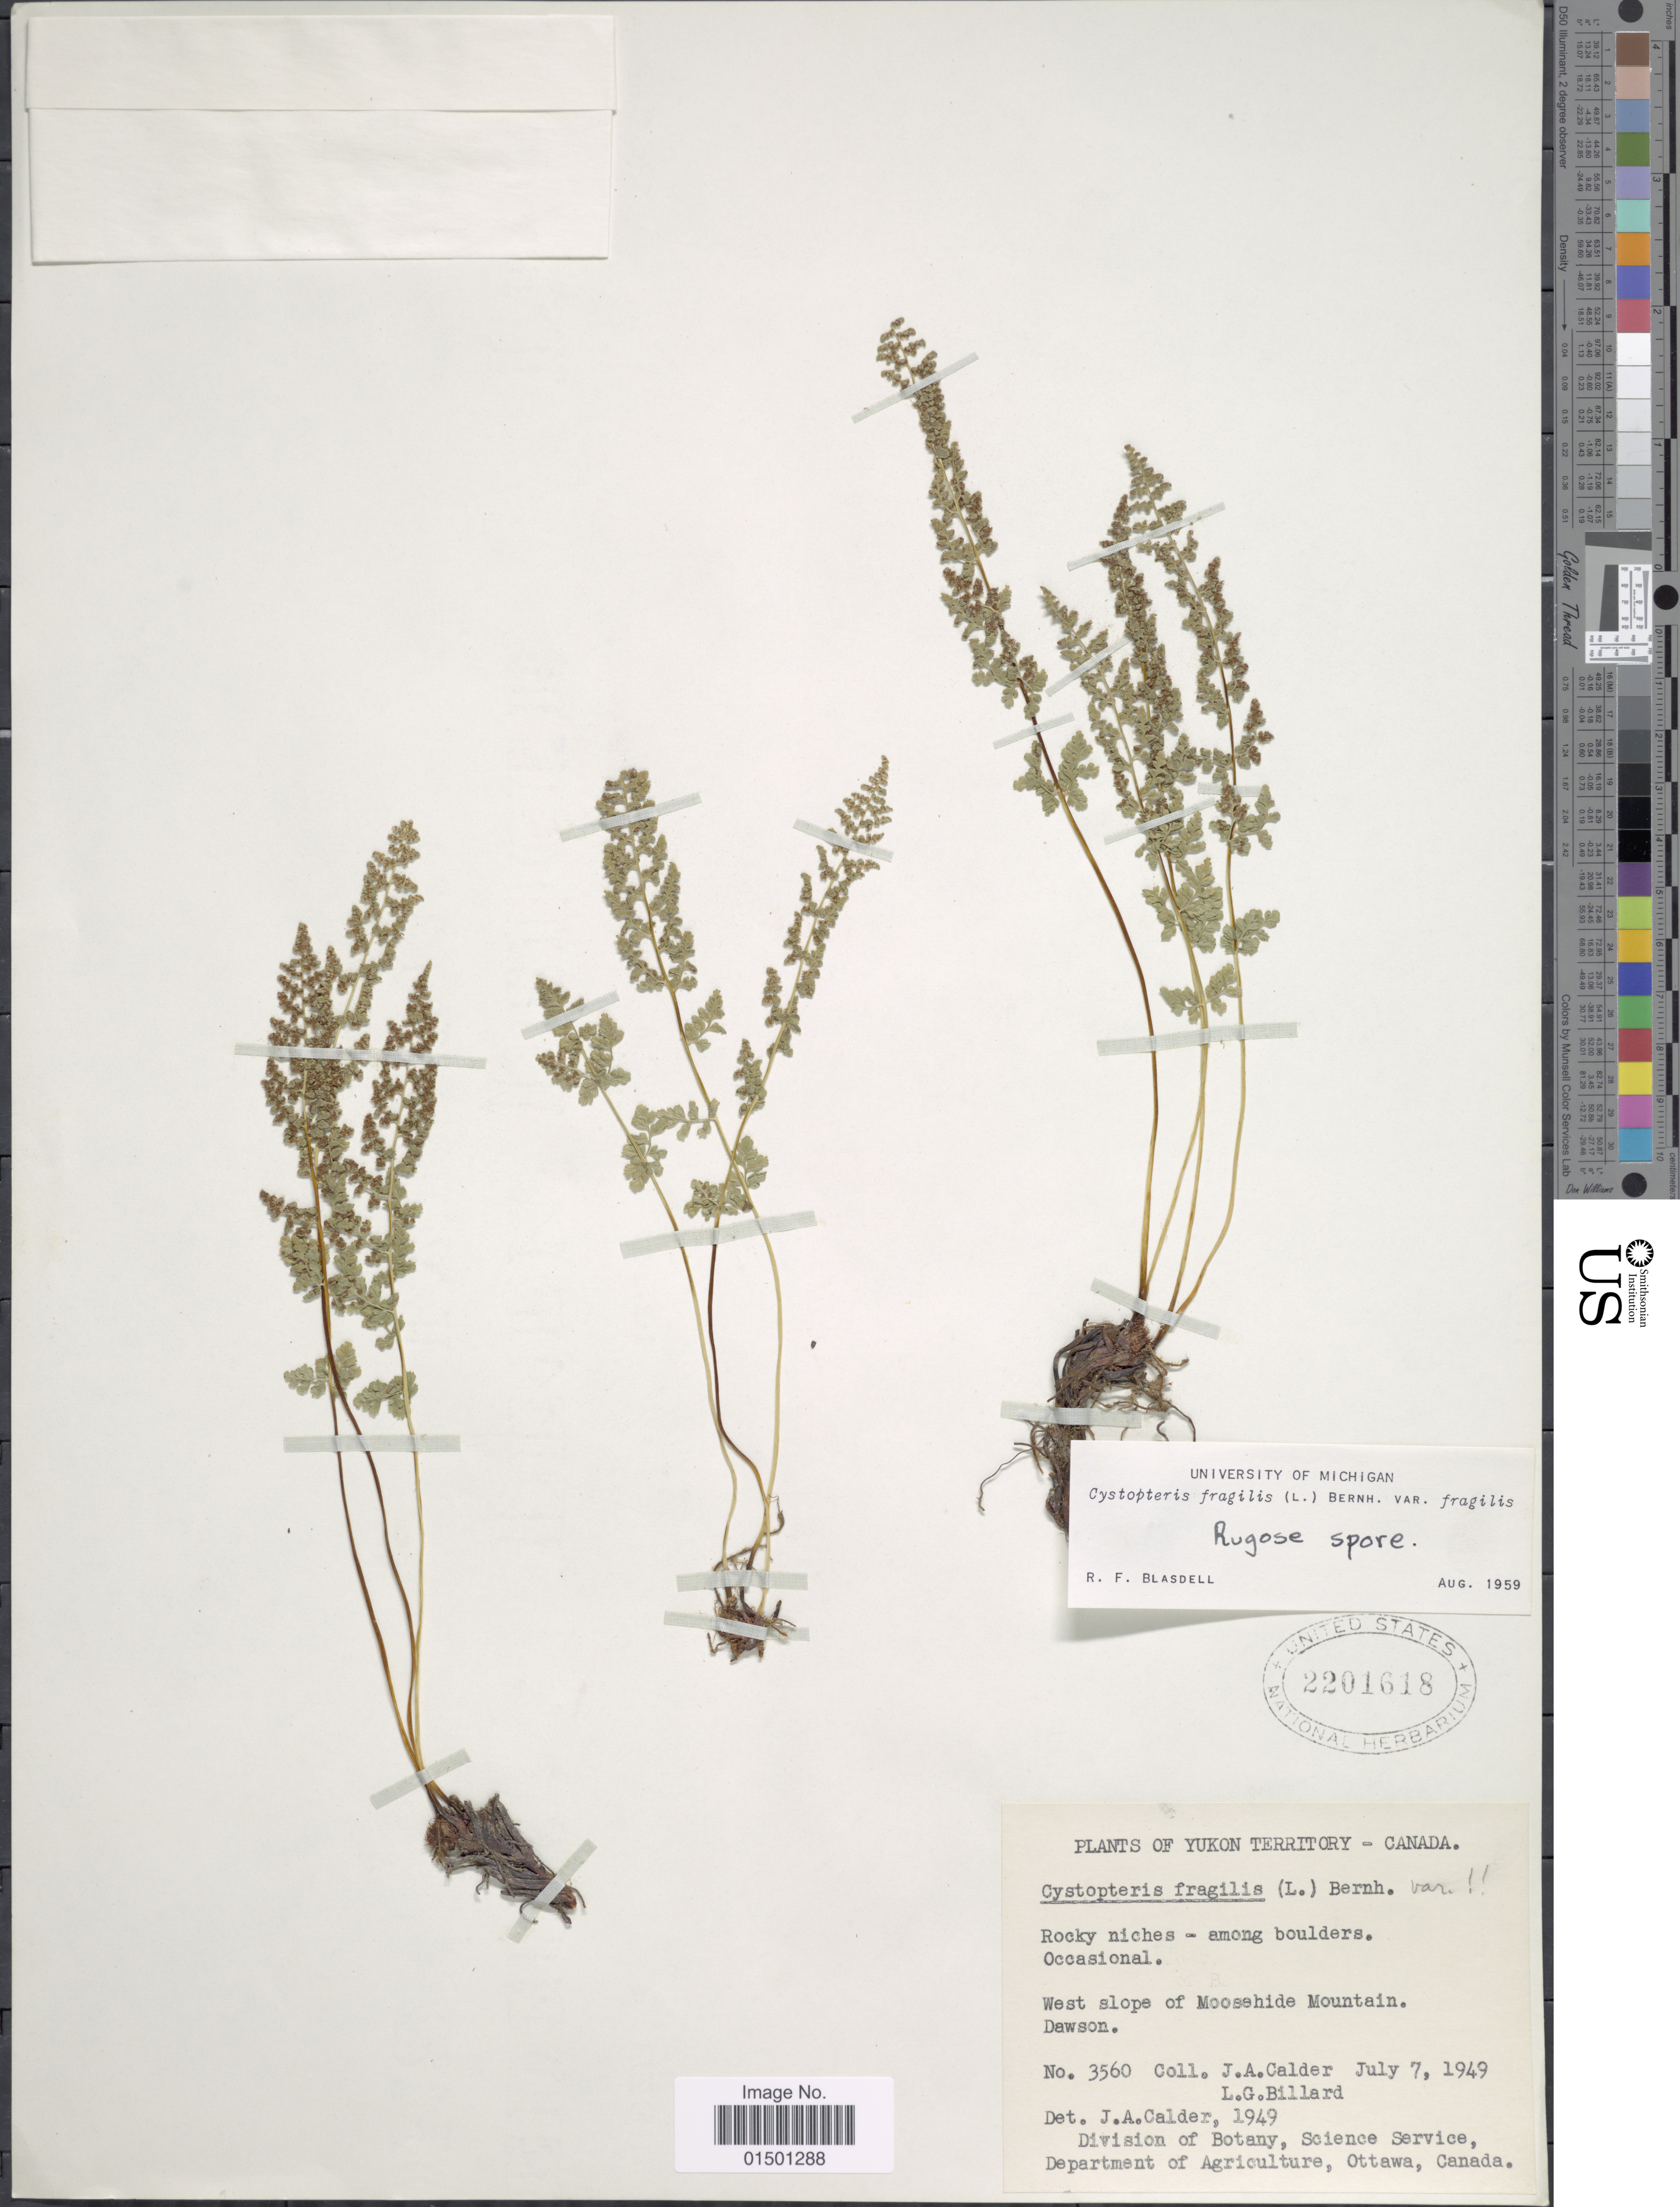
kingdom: Plantae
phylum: Tracheophyta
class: Polypodiopsida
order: Polypodiales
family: Cystopteridaceae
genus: Cystopteris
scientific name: Cystopteris fragilis var. dickieana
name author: B. Boivin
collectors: J. A. Calder & L. Billard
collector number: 3560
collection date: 1949-07-07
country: Canada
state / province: Yukon Territory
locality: West slope of Moosehide Mountain, Dawson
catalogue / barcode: US 2201618